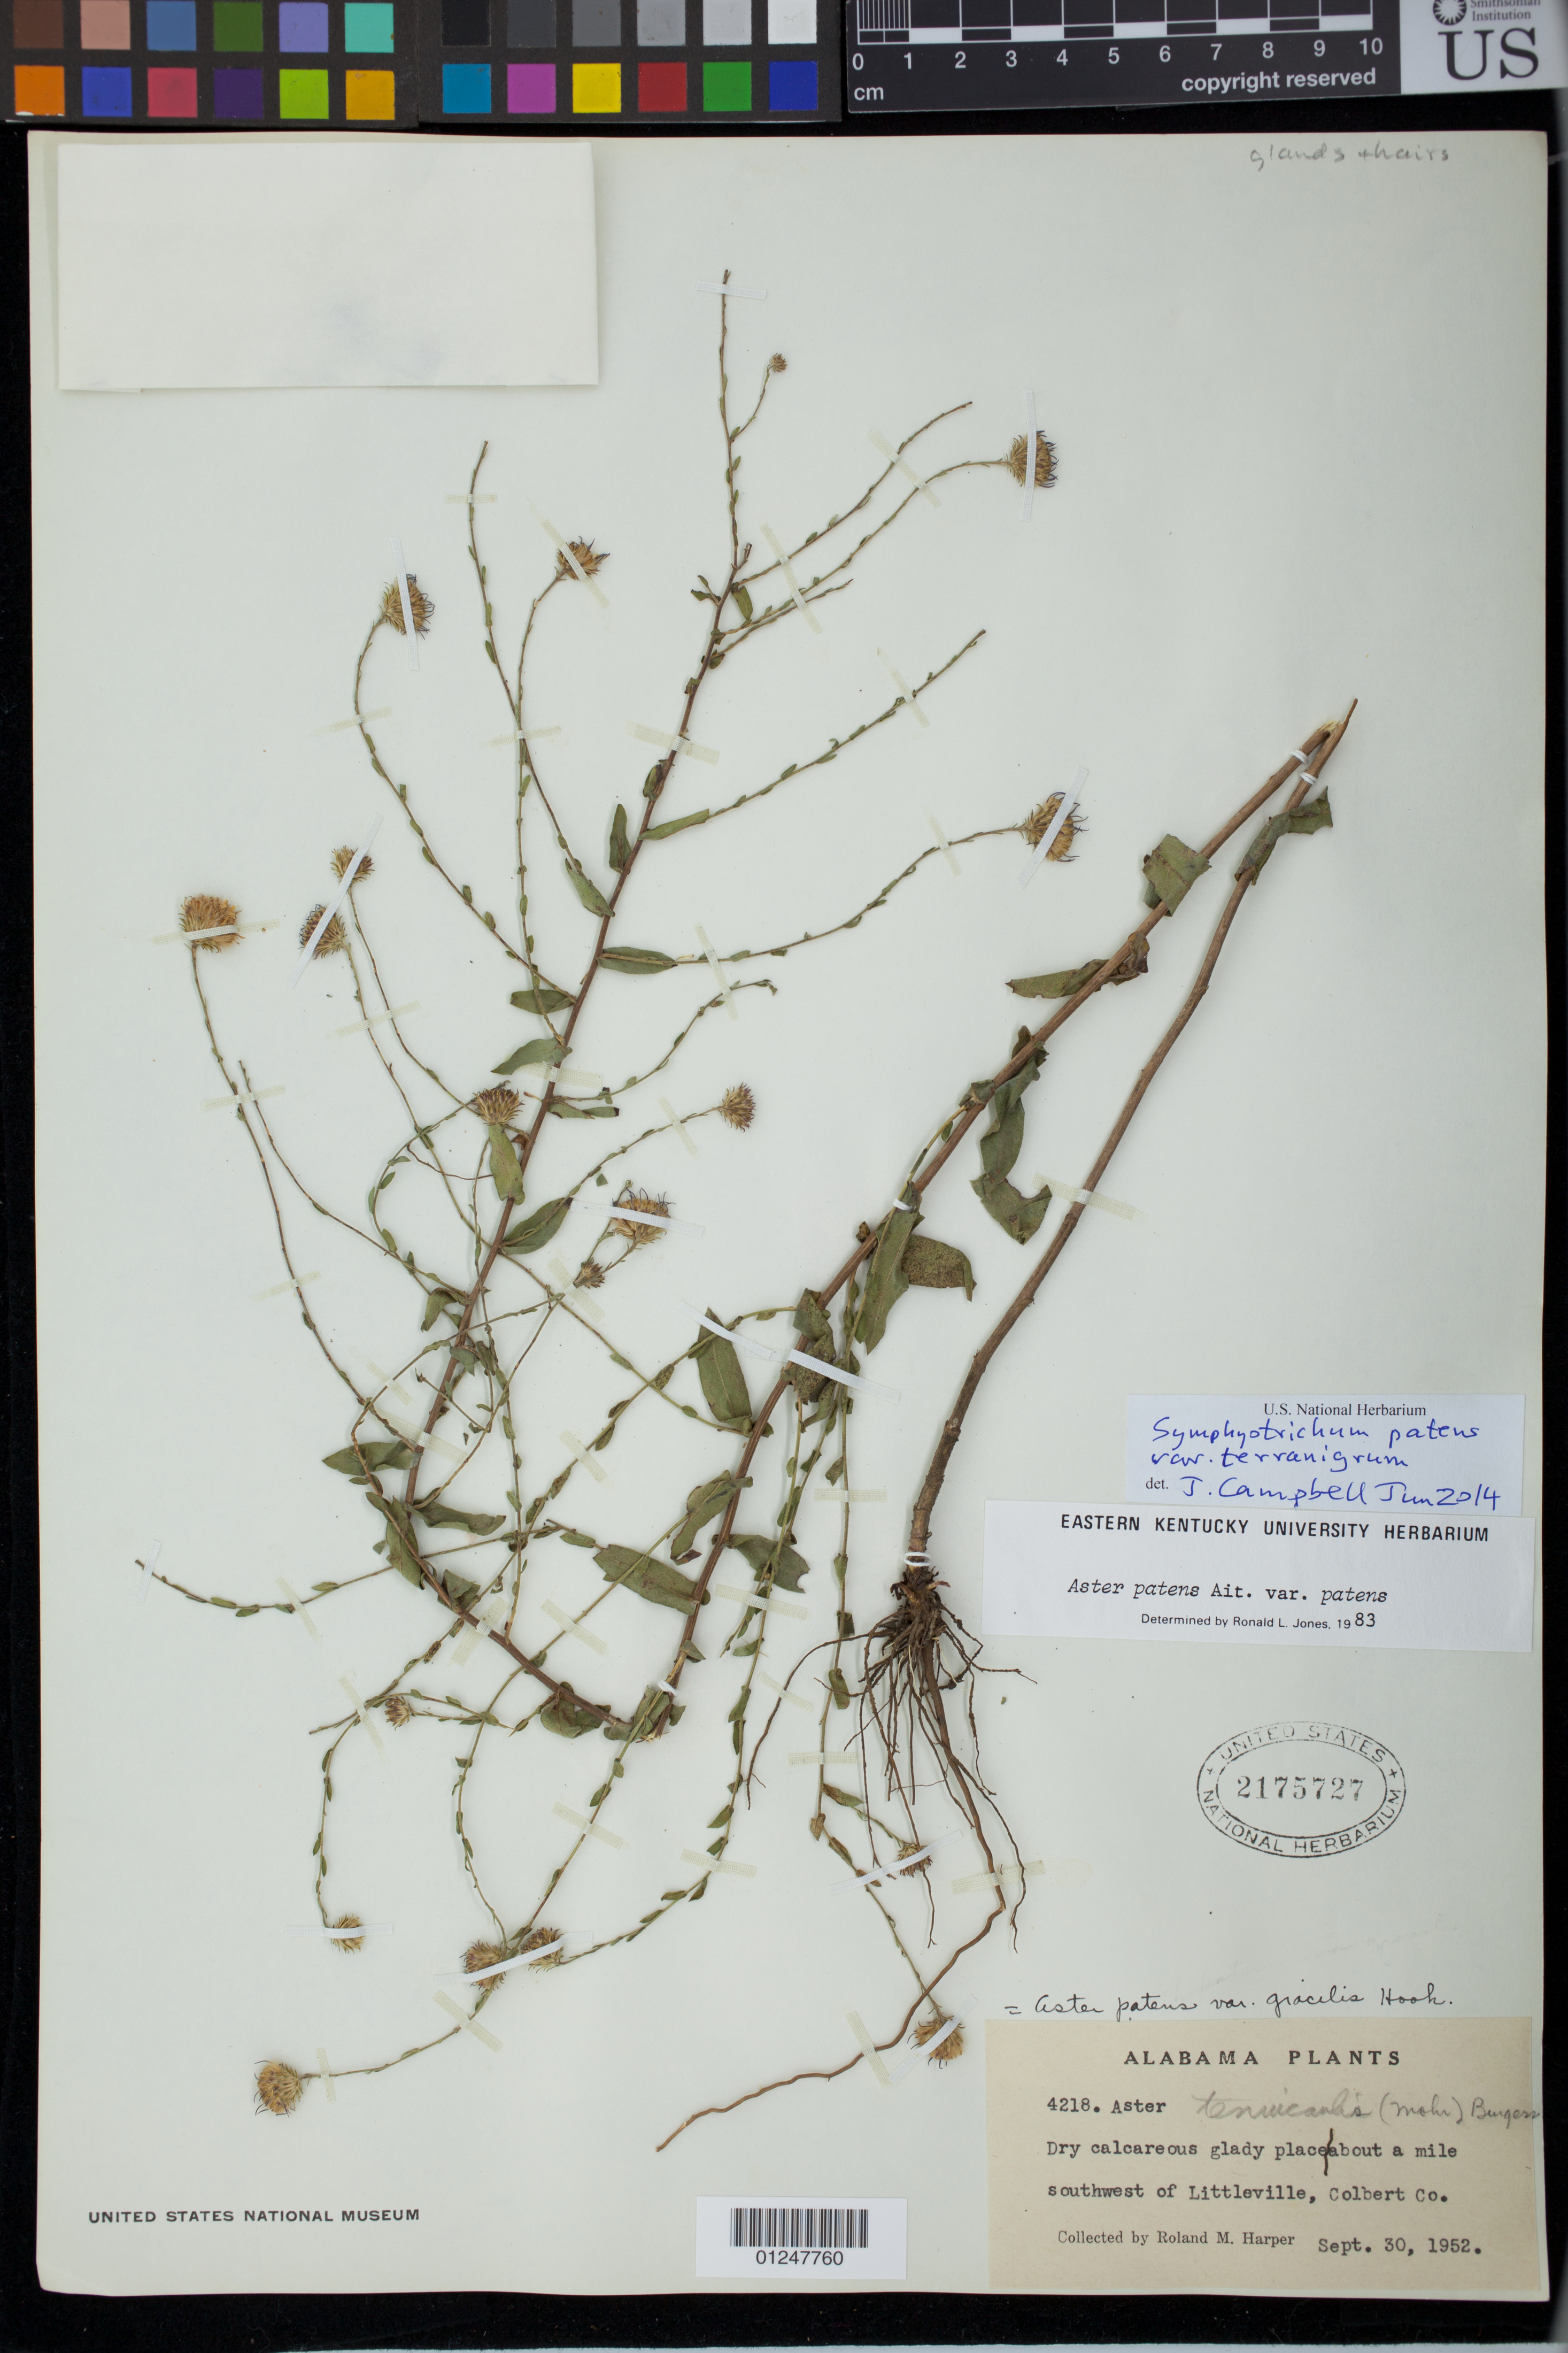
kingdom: Plantae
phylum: Tracheophyta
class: Magnoliopsida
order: Asterales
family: Asteraceae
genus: Symphyotrichum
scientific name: Symphyotrichum patens var. terranigrum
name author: J.J.N. Campb. & W.R. Seymour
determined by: Campbell, J.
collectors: R. M. Harper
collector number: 4218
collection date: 1952-09-30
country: United States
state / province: Alabama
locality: About a mile SW of Littleville, Colbert Co.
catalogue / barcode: US 2175727